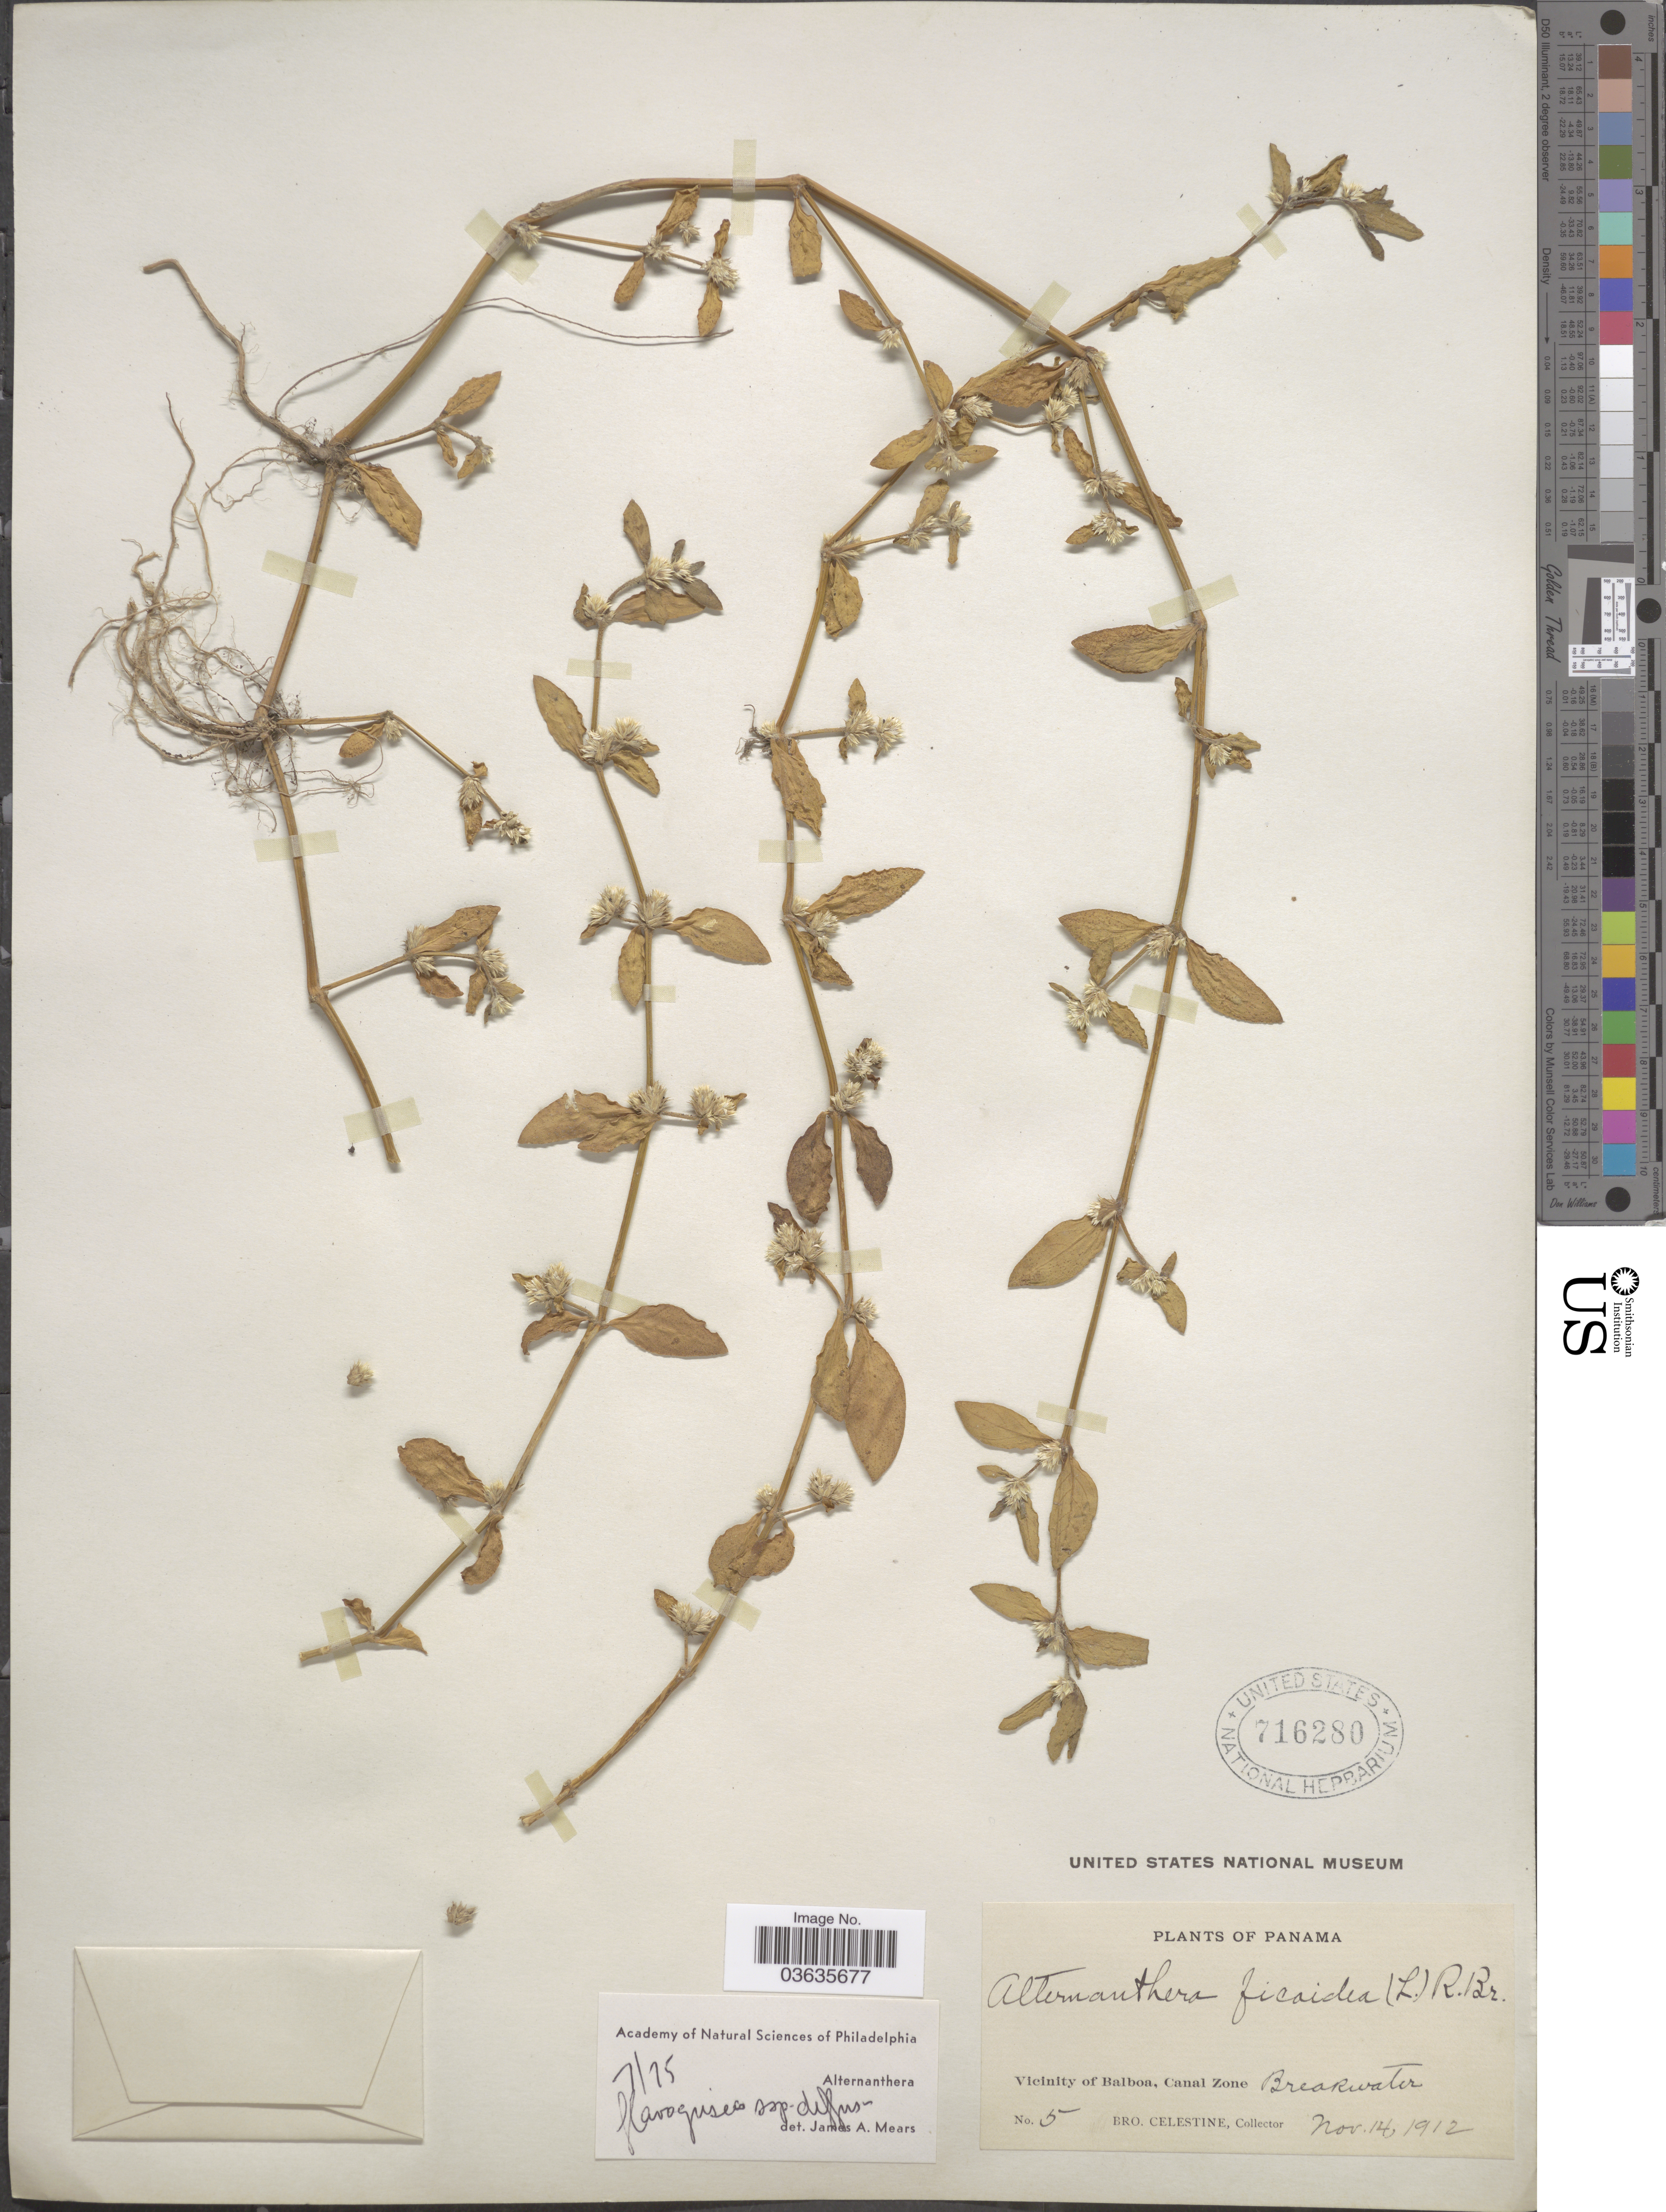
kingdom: Plantae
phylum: Tracheophyta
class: Magnoliopsida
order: Caryophyllales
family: Amaranthaceae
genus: Alternanthera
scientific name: Alternanthera flavogrisea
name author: Urb.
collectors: B. Celestine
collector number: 5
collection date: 1912-11-14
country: Panama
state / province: Colón / Panamá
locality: Vicinity of Balboa, Canal Zone Breakwater.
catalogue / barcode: US 716280